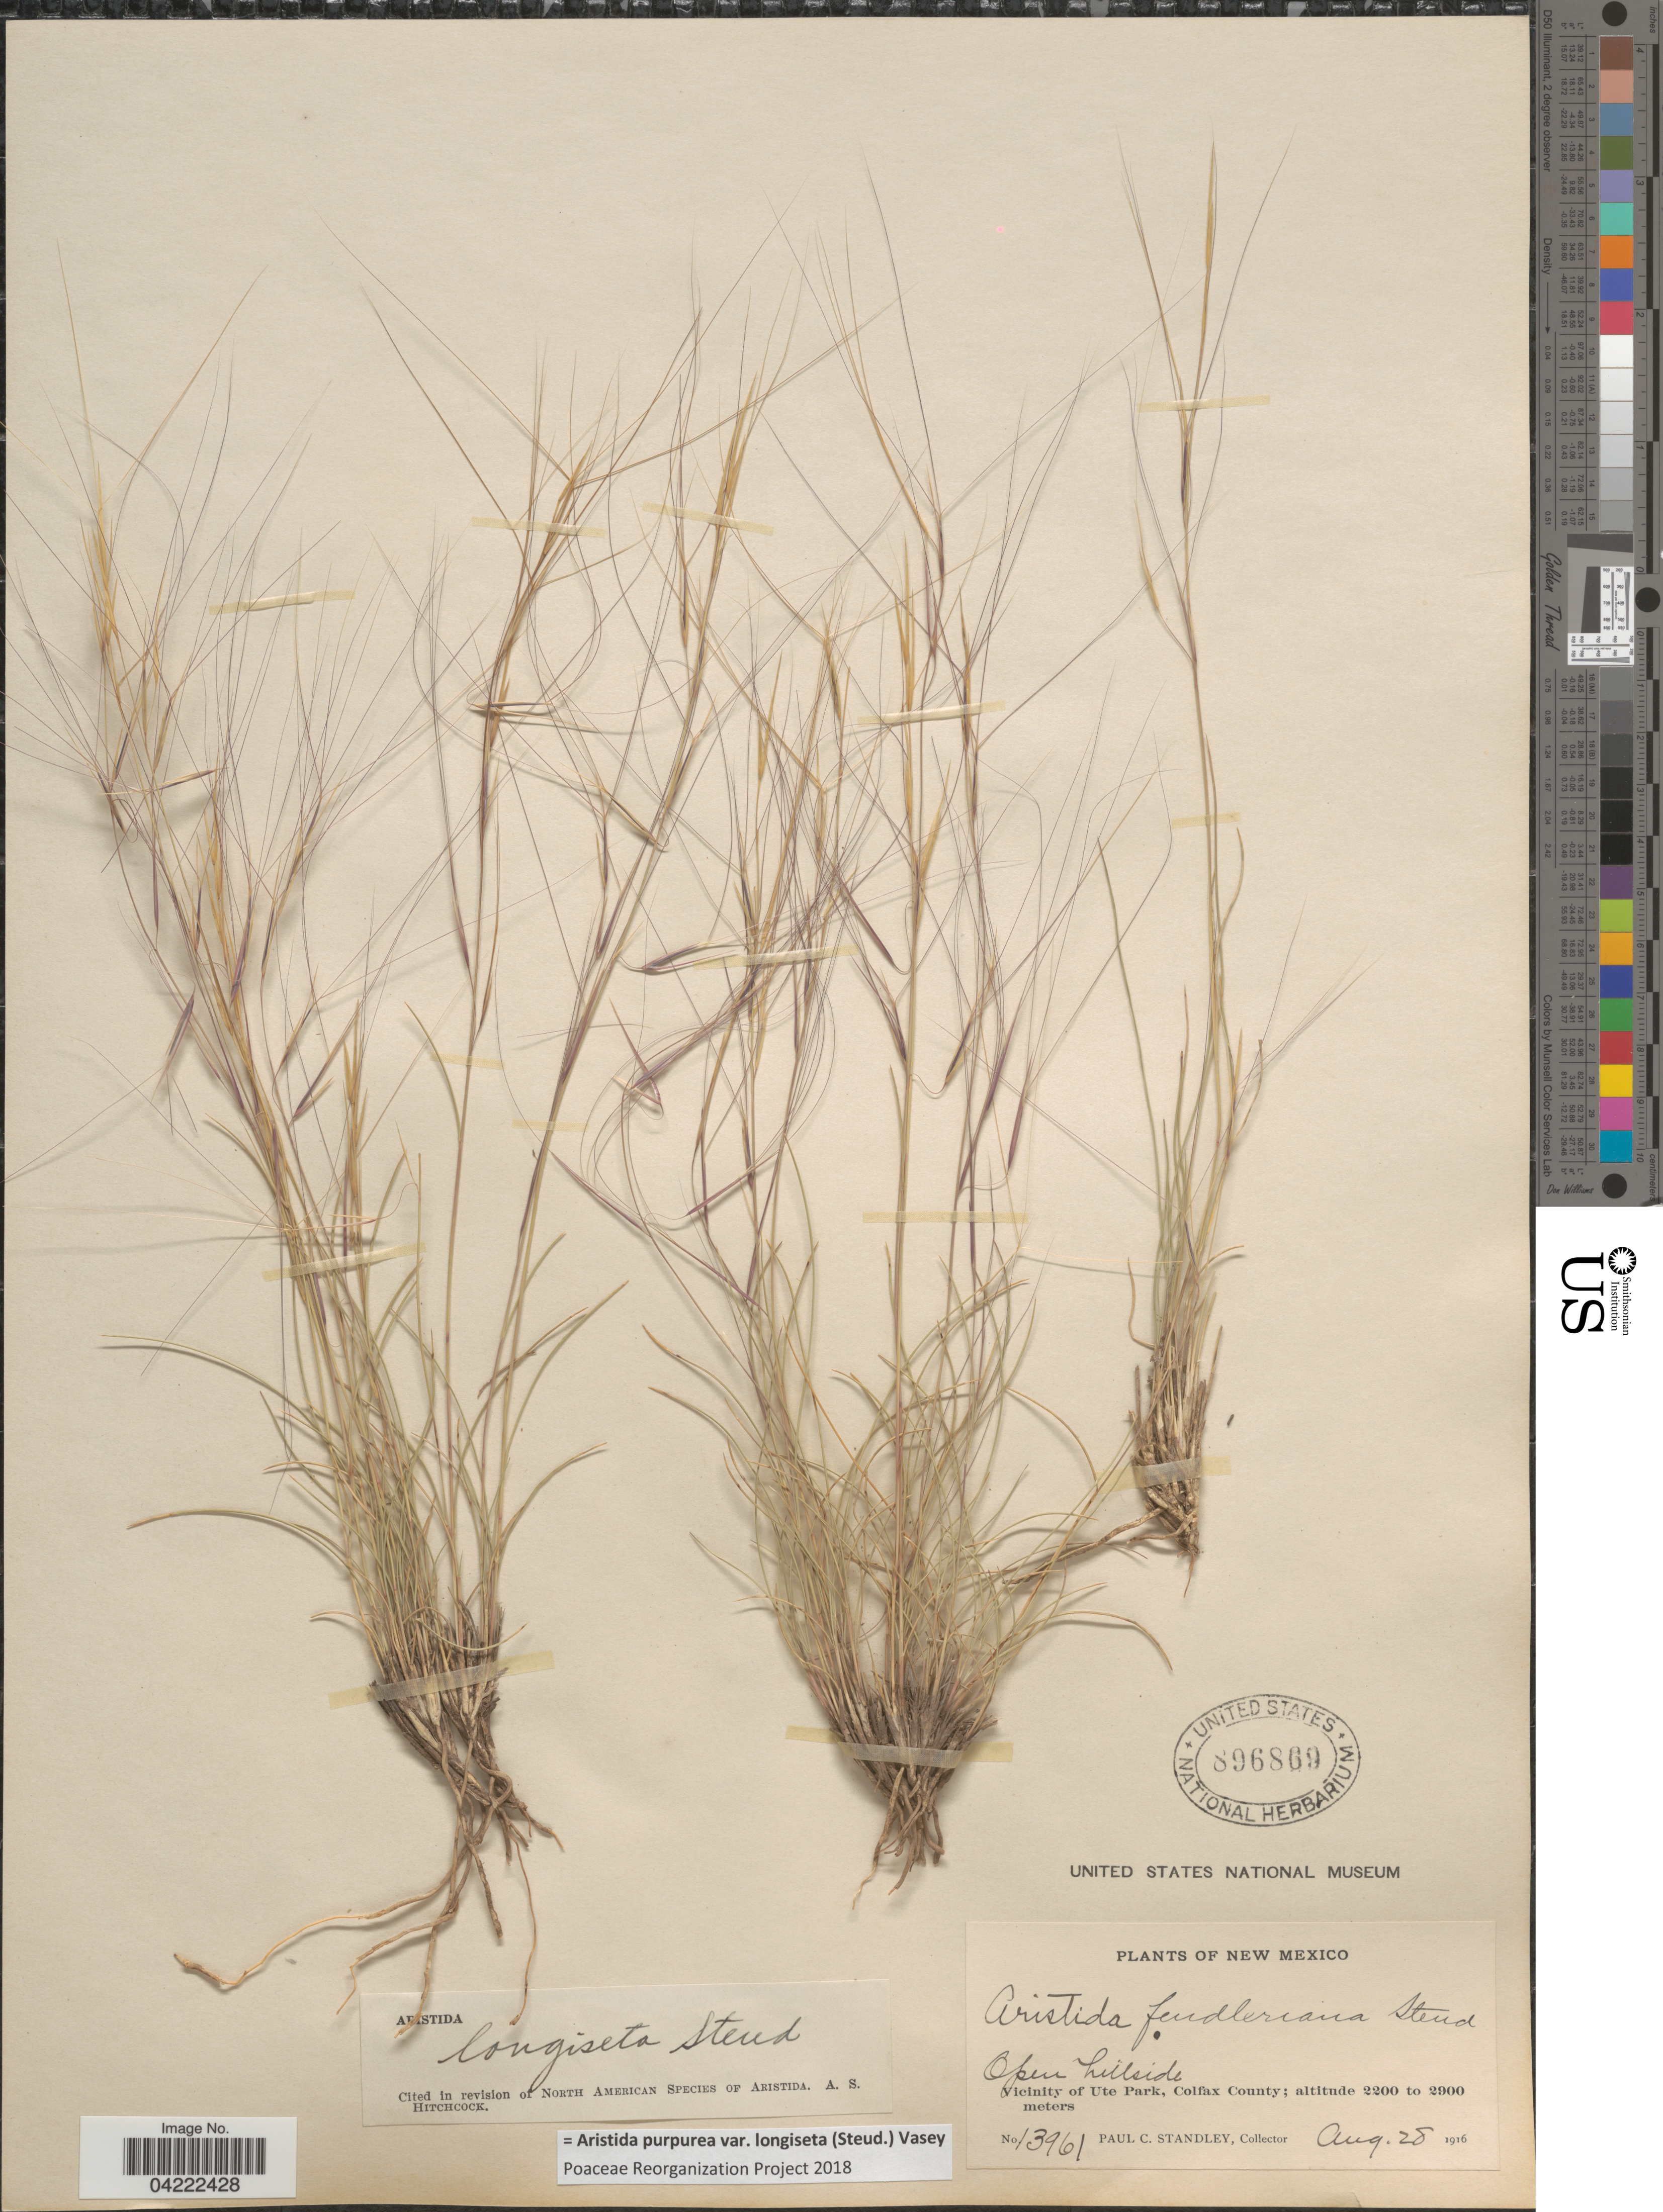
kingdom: Plantae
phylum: Tracheophyta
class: Liliopsida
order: Poales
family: Poaceae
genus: Aristida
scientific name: Aristida purpurea var. longiseta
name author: (Steud.) Vasey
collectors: P. C. Standley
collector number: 13961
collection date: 1916-08-28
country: United States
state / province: New Mexico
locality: Open hillside. Vicinity of Ute Park, Colfax County.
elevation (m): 2200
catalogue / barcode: US 896869